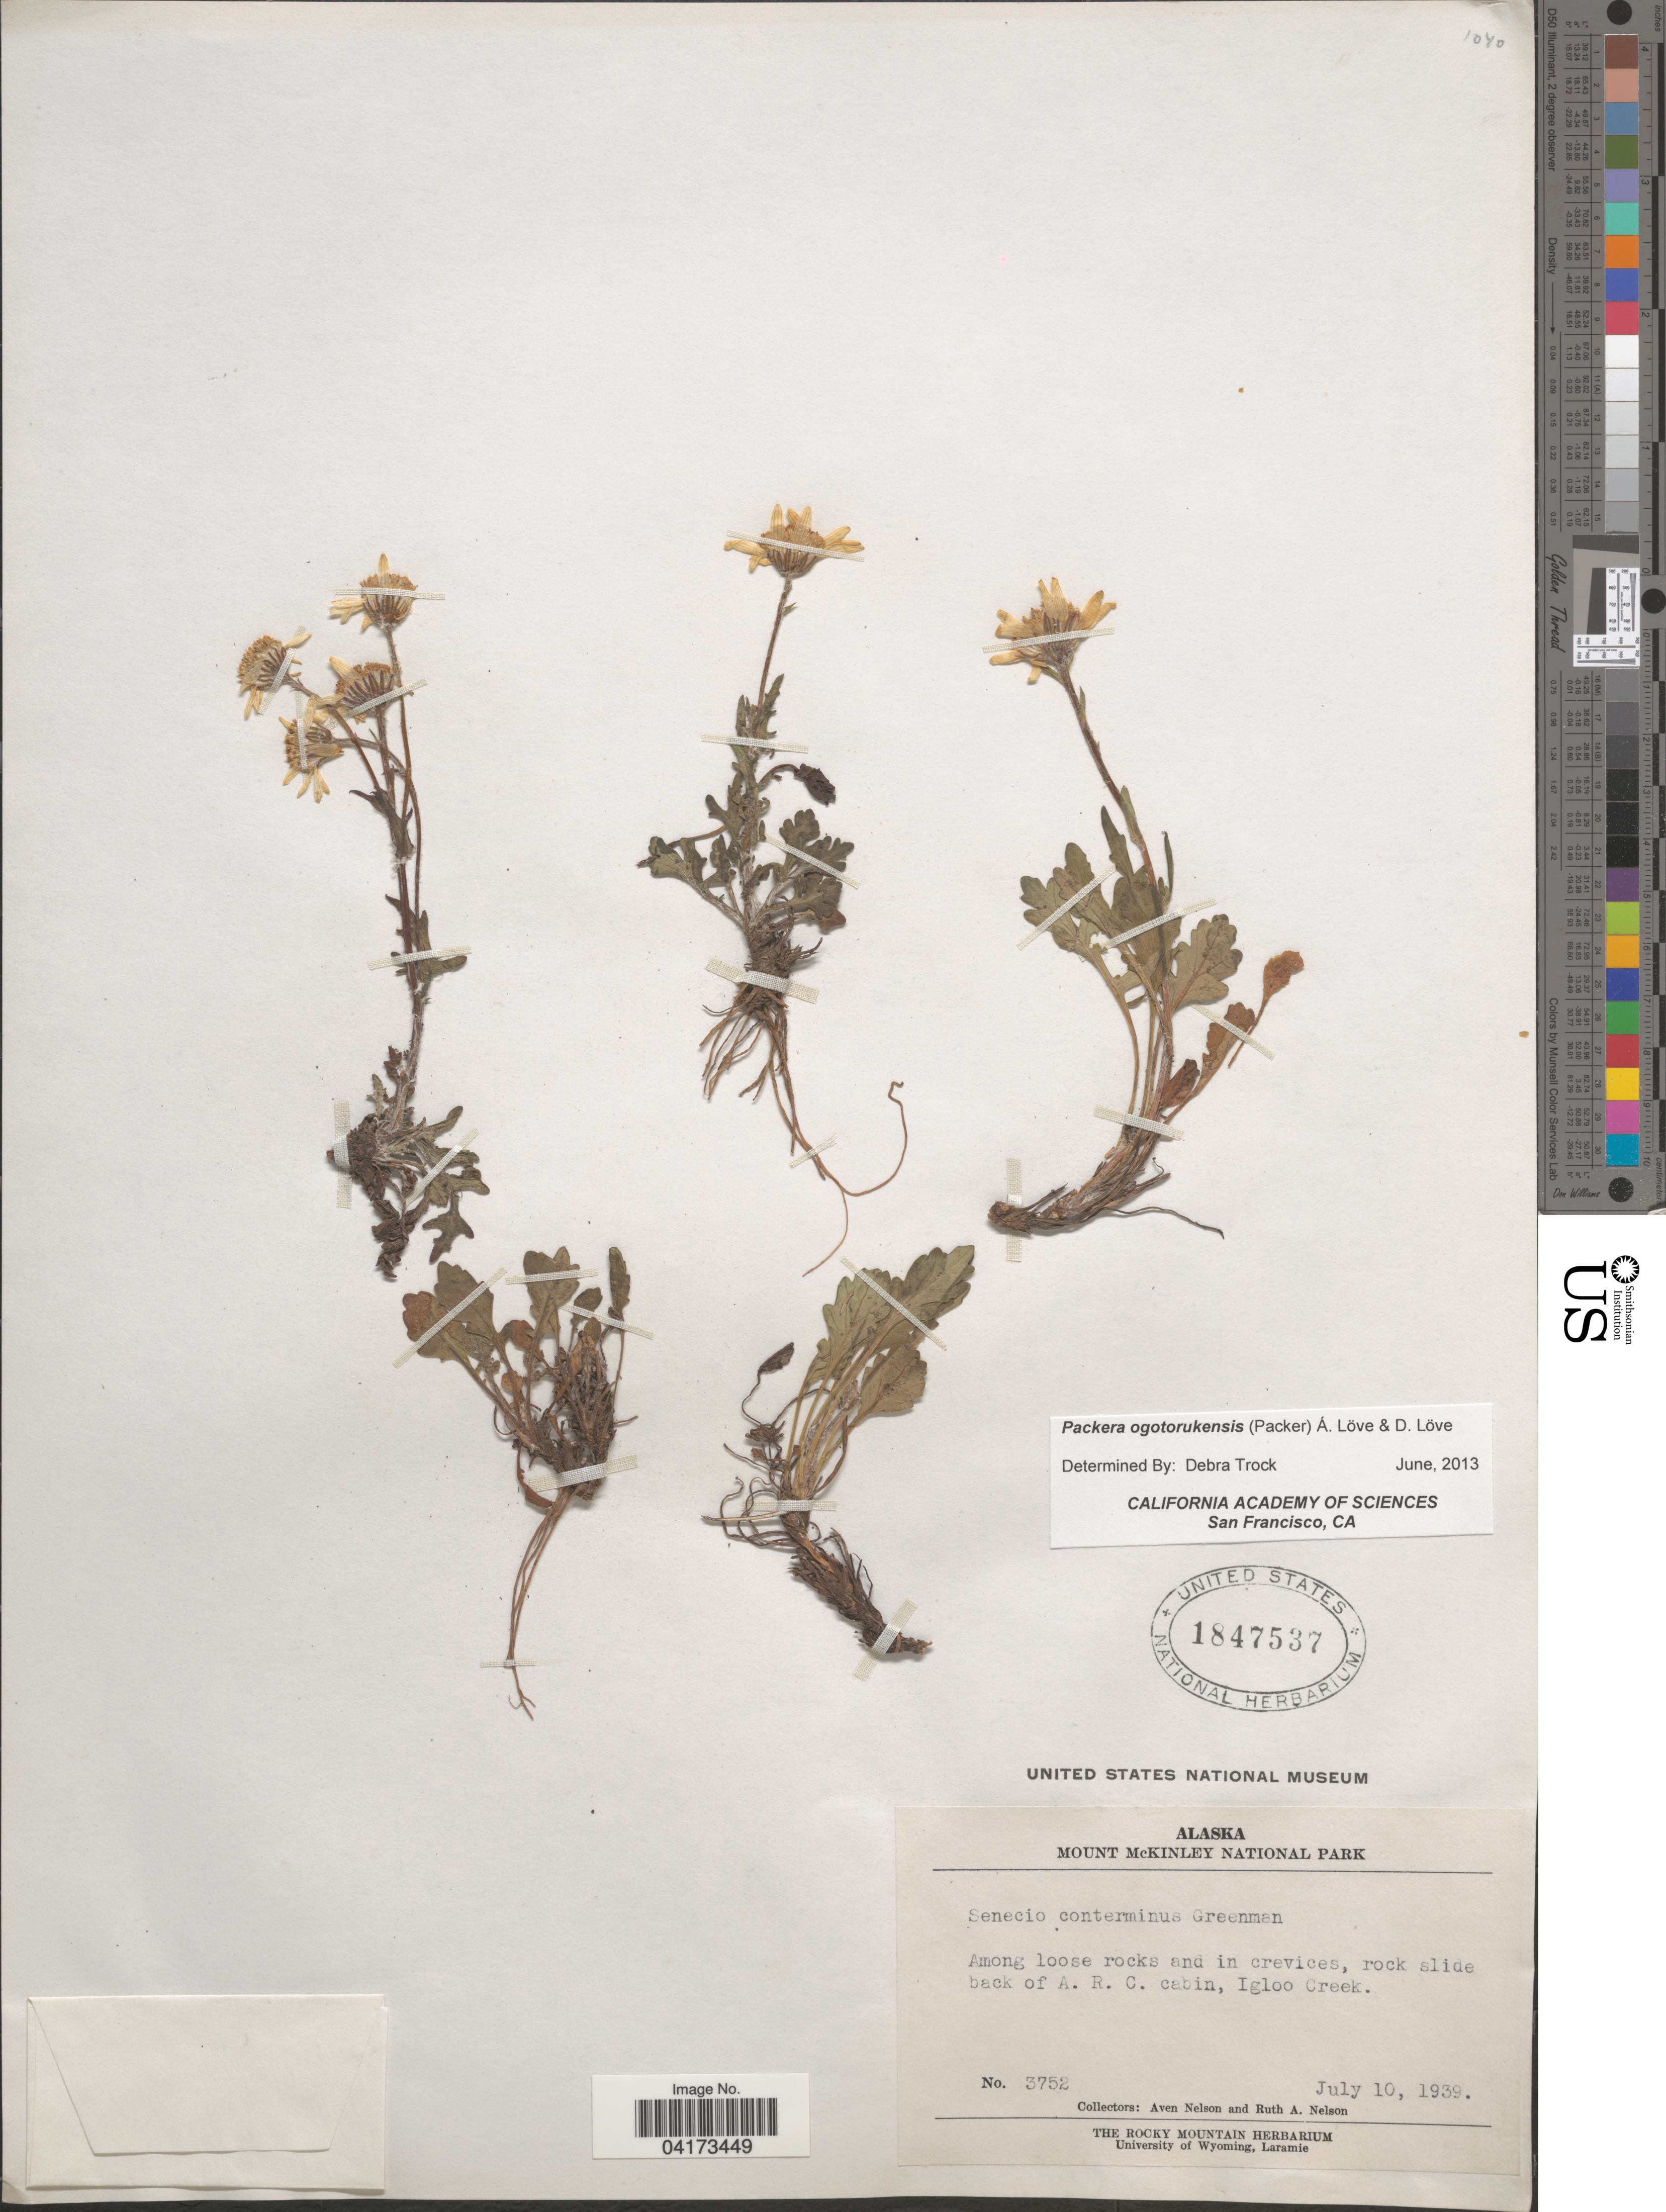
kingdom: Plantae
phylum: Tracheophyta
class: Magnoliopsida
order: Asterales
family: Asteraceae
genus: Packera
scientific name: Packera ogotorukensis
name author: (Packer) Á. Löve & D. Löve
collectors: A. Nelson & R. A. Nelson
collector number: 3752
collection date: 1939-07-10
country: United States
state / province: Alaska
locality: Mount McKinley National Park. Rock slide back of A. R. C. cabin, Igloo Creek.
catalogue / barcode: US 1847537